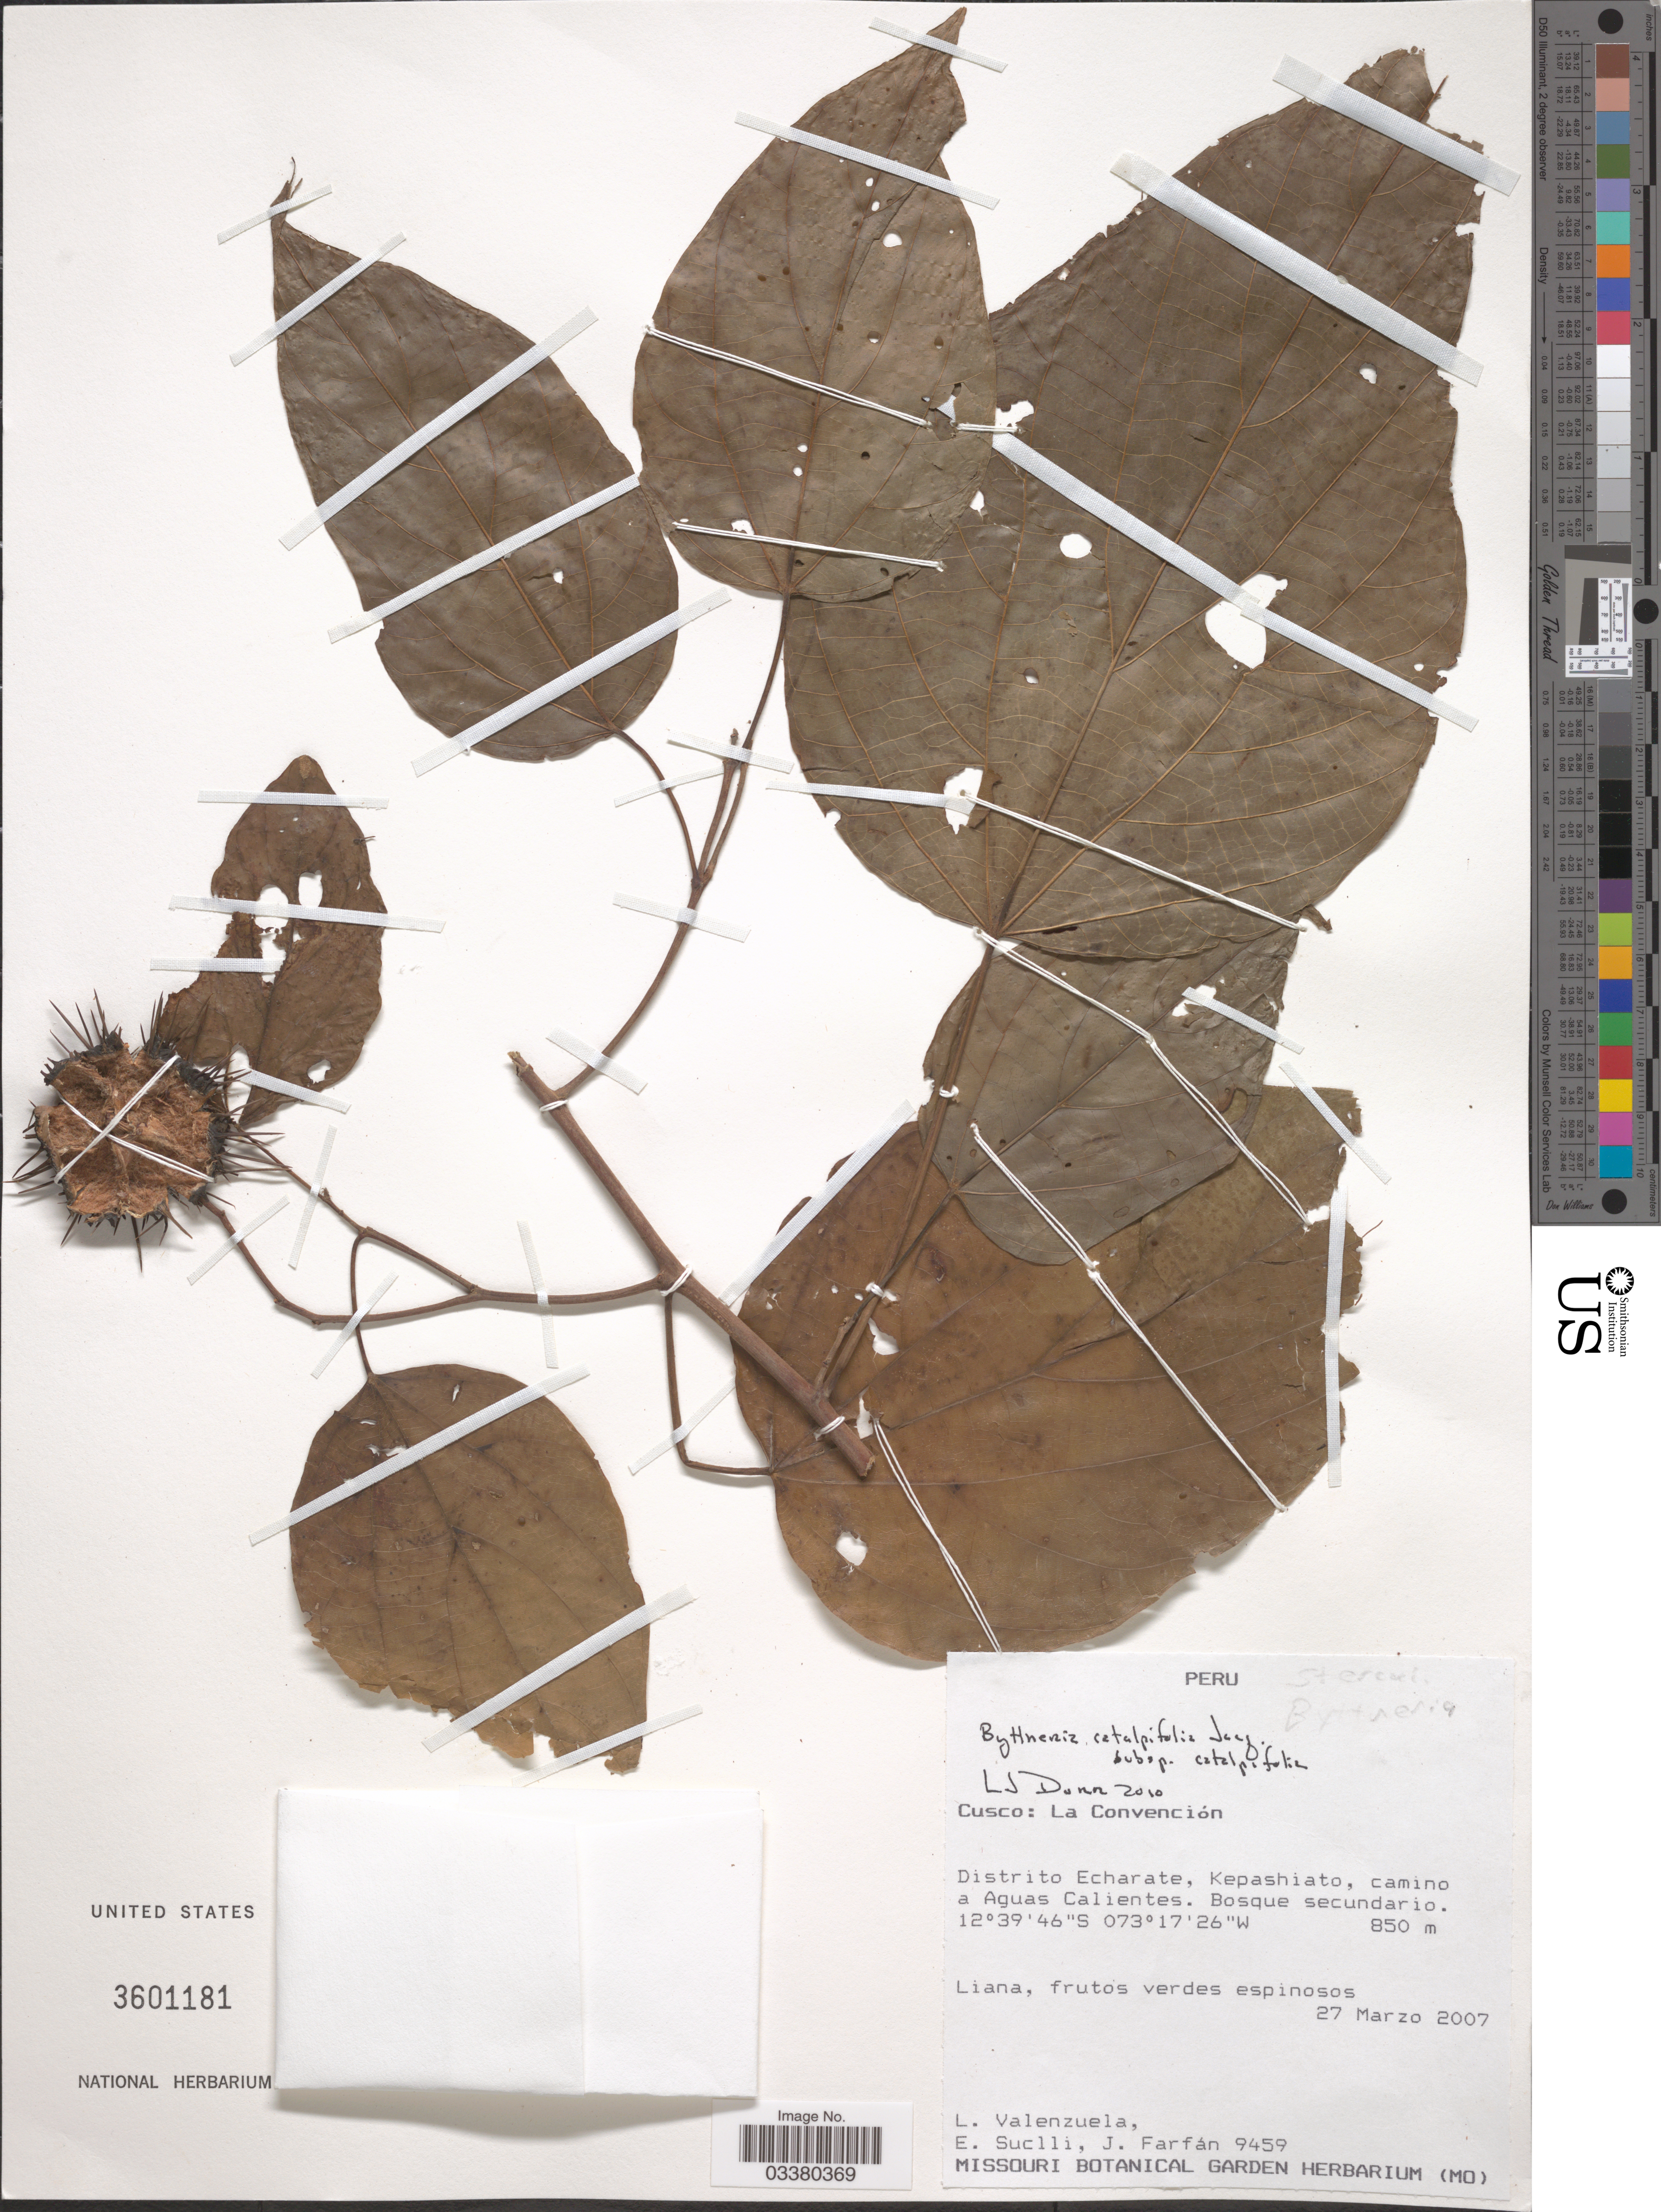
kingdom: Plantae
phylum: Tracheophyta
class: Magnoliopsida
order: Malvales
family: Malvaceae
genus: Byttneria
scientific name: Byttneria catalpifolia subsp. catalpifolia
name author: Jacq.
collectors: L. Valenzuela, E. Suclli & J. Farfán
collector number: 9459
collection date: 2007-03-27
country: Peru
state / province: Cusco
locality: La Convención. Distrito Echarate, Kepashiato, camino a Aguas Calientes.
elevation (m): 850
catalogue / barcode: US 3601181